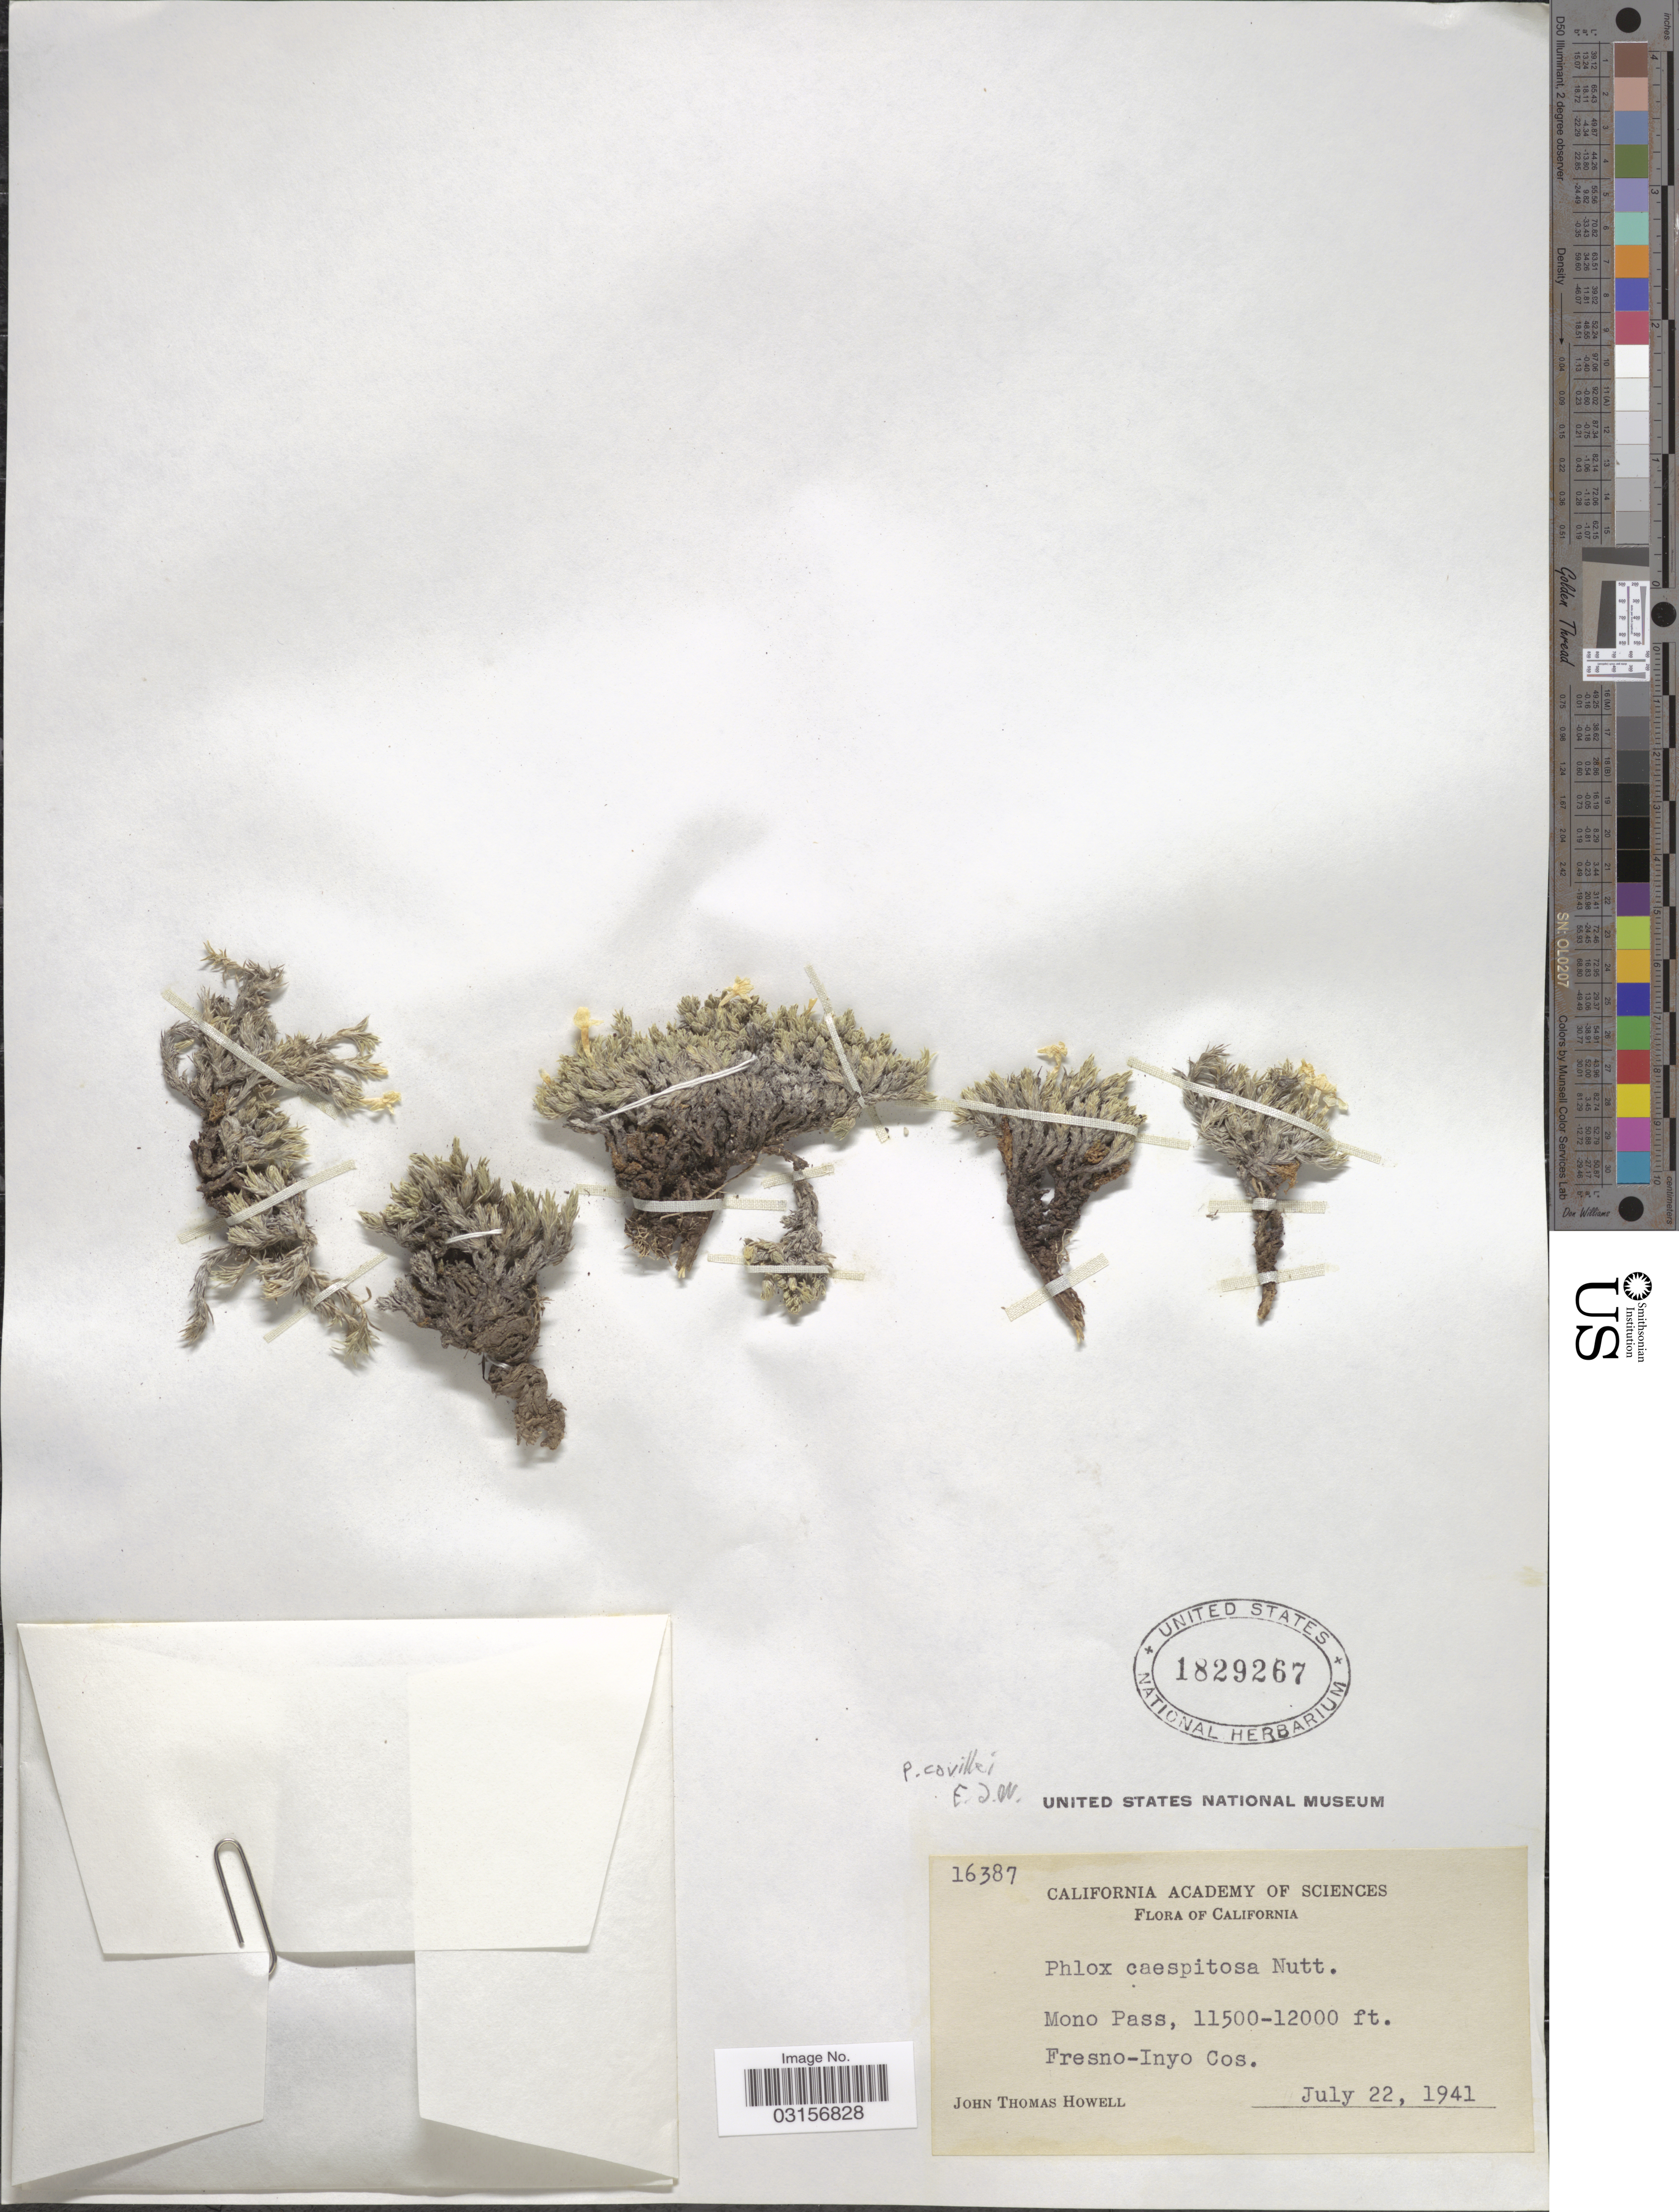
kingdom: Plantae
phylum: Tracheophyta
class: Magnoliopsida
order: Ericales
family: Polemoniaceae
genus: Phlox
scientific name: Phlox condensata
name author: (A. Gray) E.E. Nelson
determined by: Mayfield, M. H.; Ferguson, C. J.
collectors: J. T. Howell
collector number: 16387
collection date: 1941-07-22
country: United States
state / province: California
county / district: Inyo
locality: Mono Pass, Fresno-Inyo Cos.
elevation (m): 3505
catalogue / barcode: US 1829267